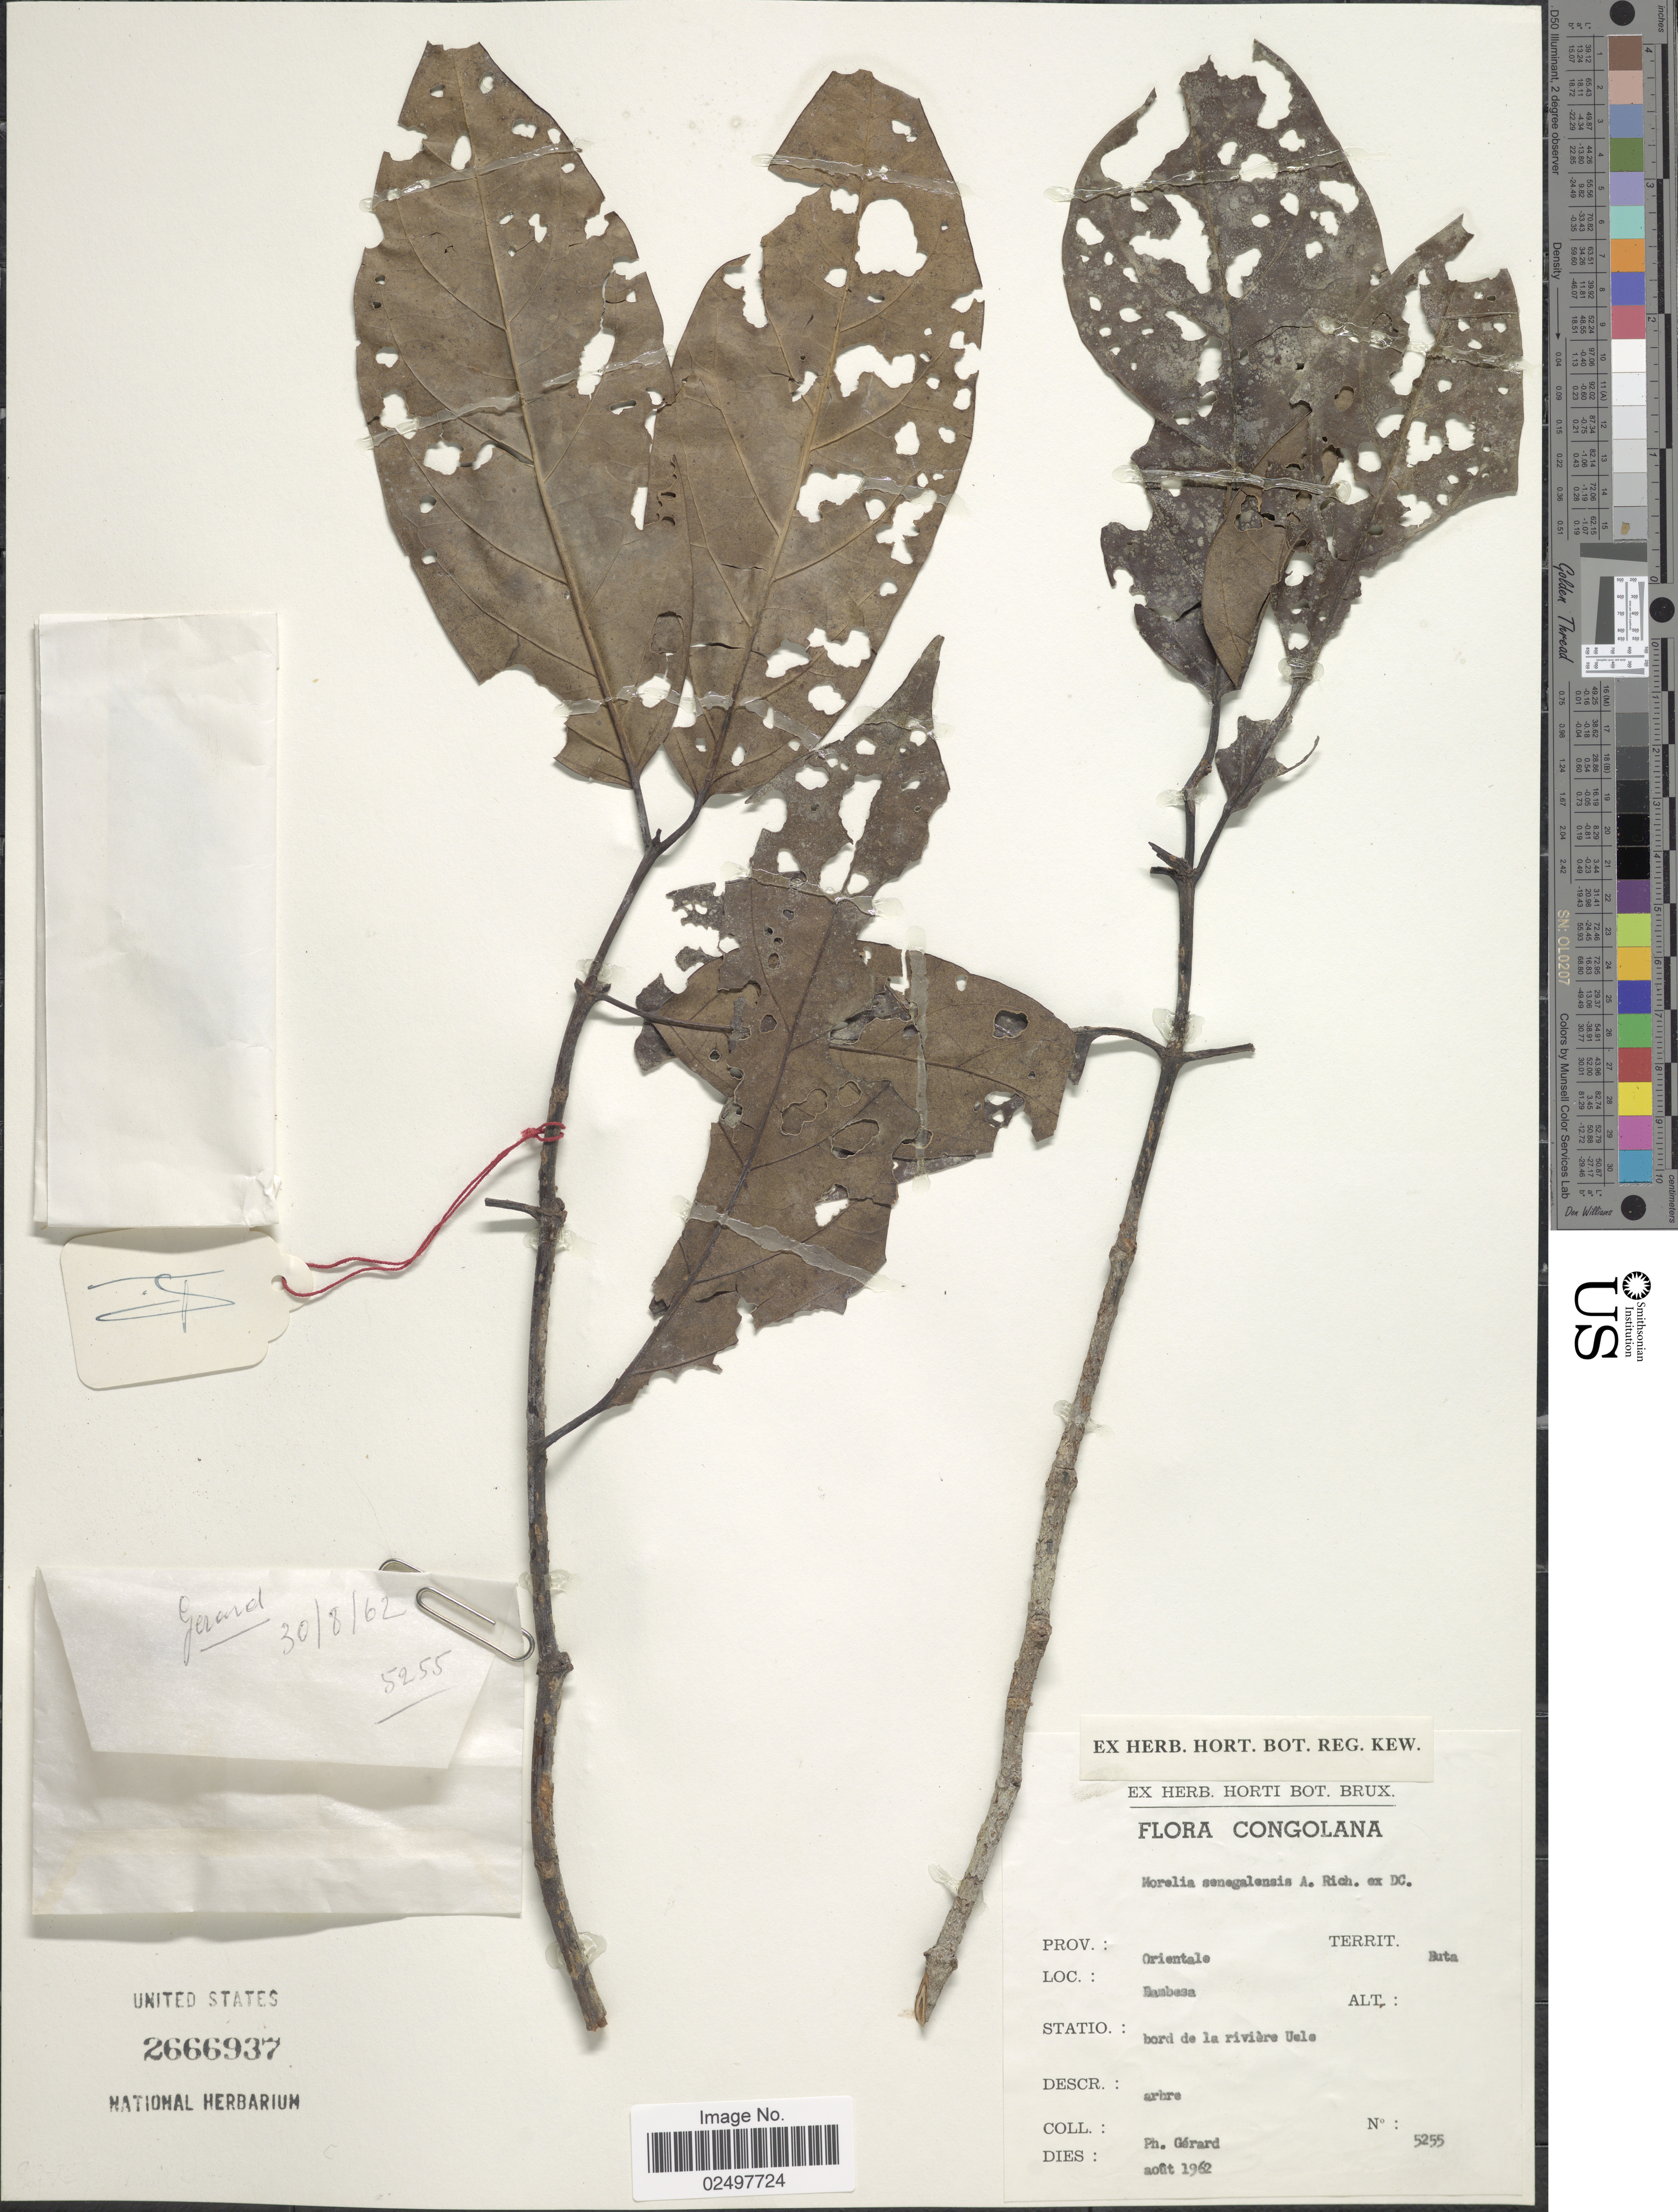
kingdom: Plantae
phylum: Tracheophyta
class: Magnoliopsida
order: Gentianales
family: Rubiaceae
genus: Morelia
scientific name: Morelia senegalensis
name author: A. Rich. ex DC.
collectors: P. Gerard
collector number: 5255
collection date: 1962-08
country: Congo, Democratic Republic of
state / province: Bas-Uele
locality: Prov.: Orientale, Territ. Buta, Bambesa, bord de la riviere Uele.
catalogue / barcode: US 2666937